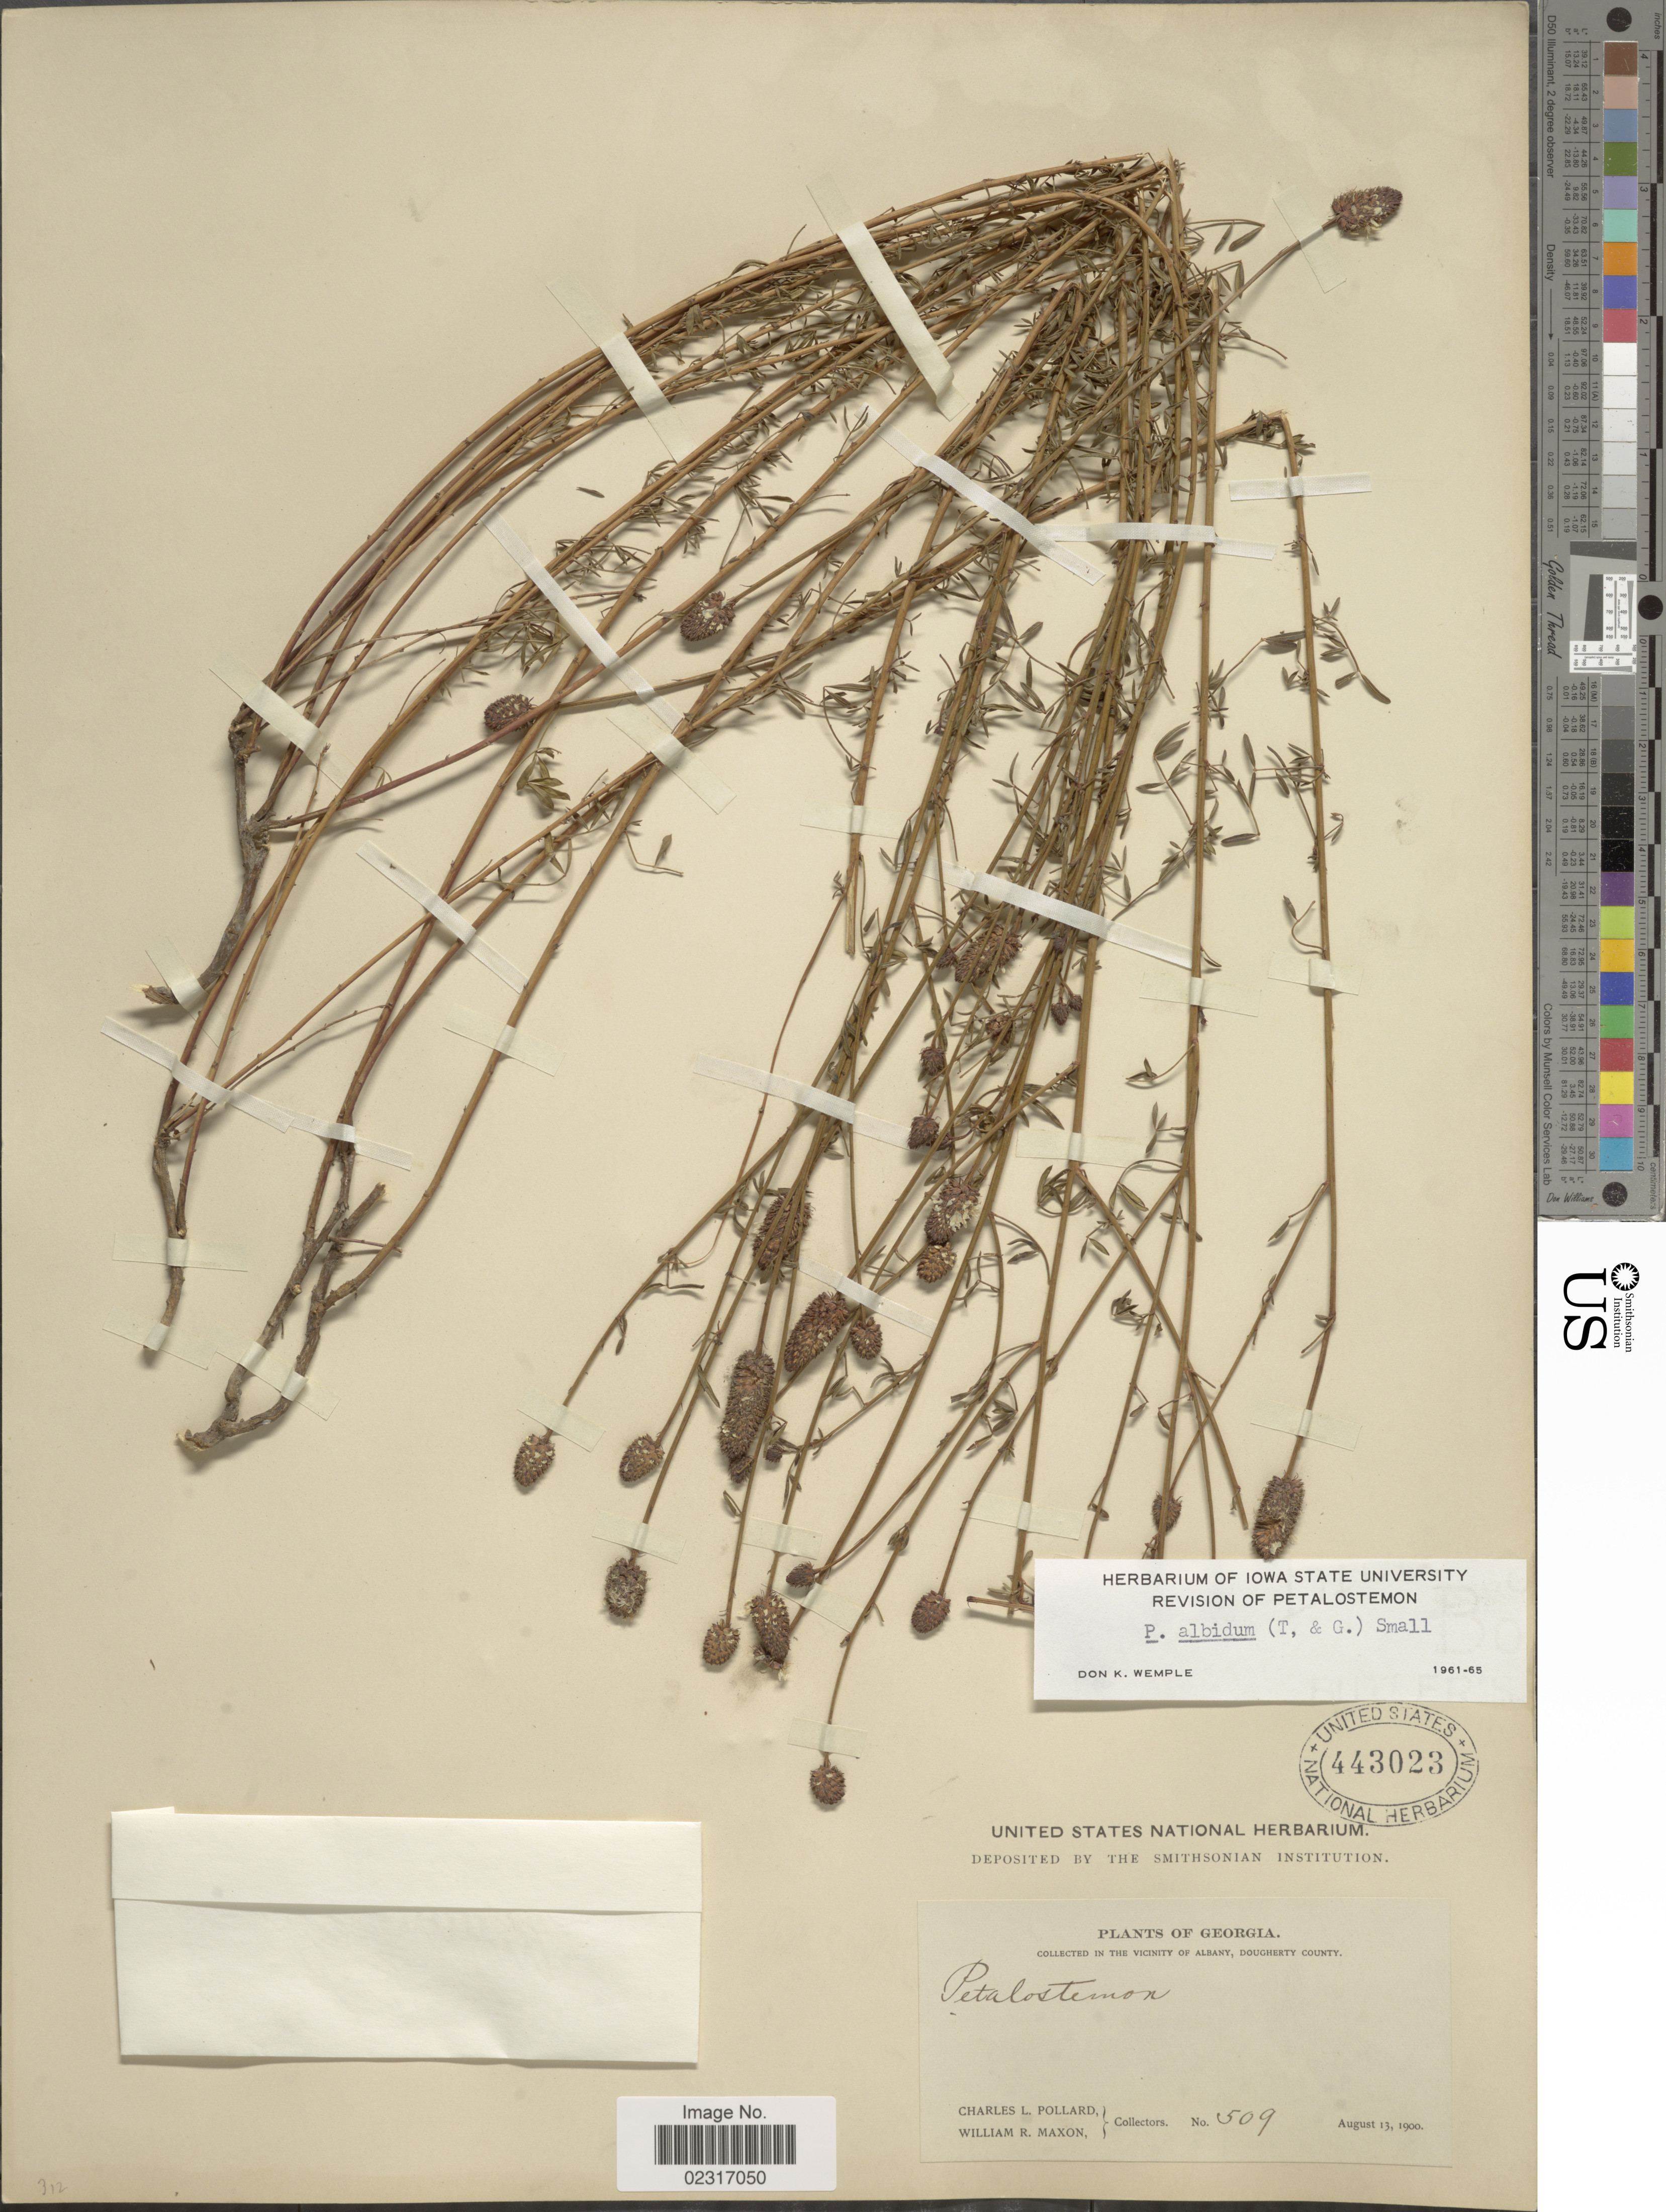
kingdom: Plantae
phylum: Tracheophyta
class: Magnoliopsida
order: Fabales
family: Fabaceae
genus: Dalea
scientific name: Dalea carnea var. albida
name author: (Torr. & A. Gray) Barneby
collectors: C. L. Pollard & W. R. Maxon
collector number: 509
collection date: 1900-08-13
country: United States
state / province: Georgia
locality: The vicinity of Albany, Dougherty County.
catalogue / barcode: US 443023